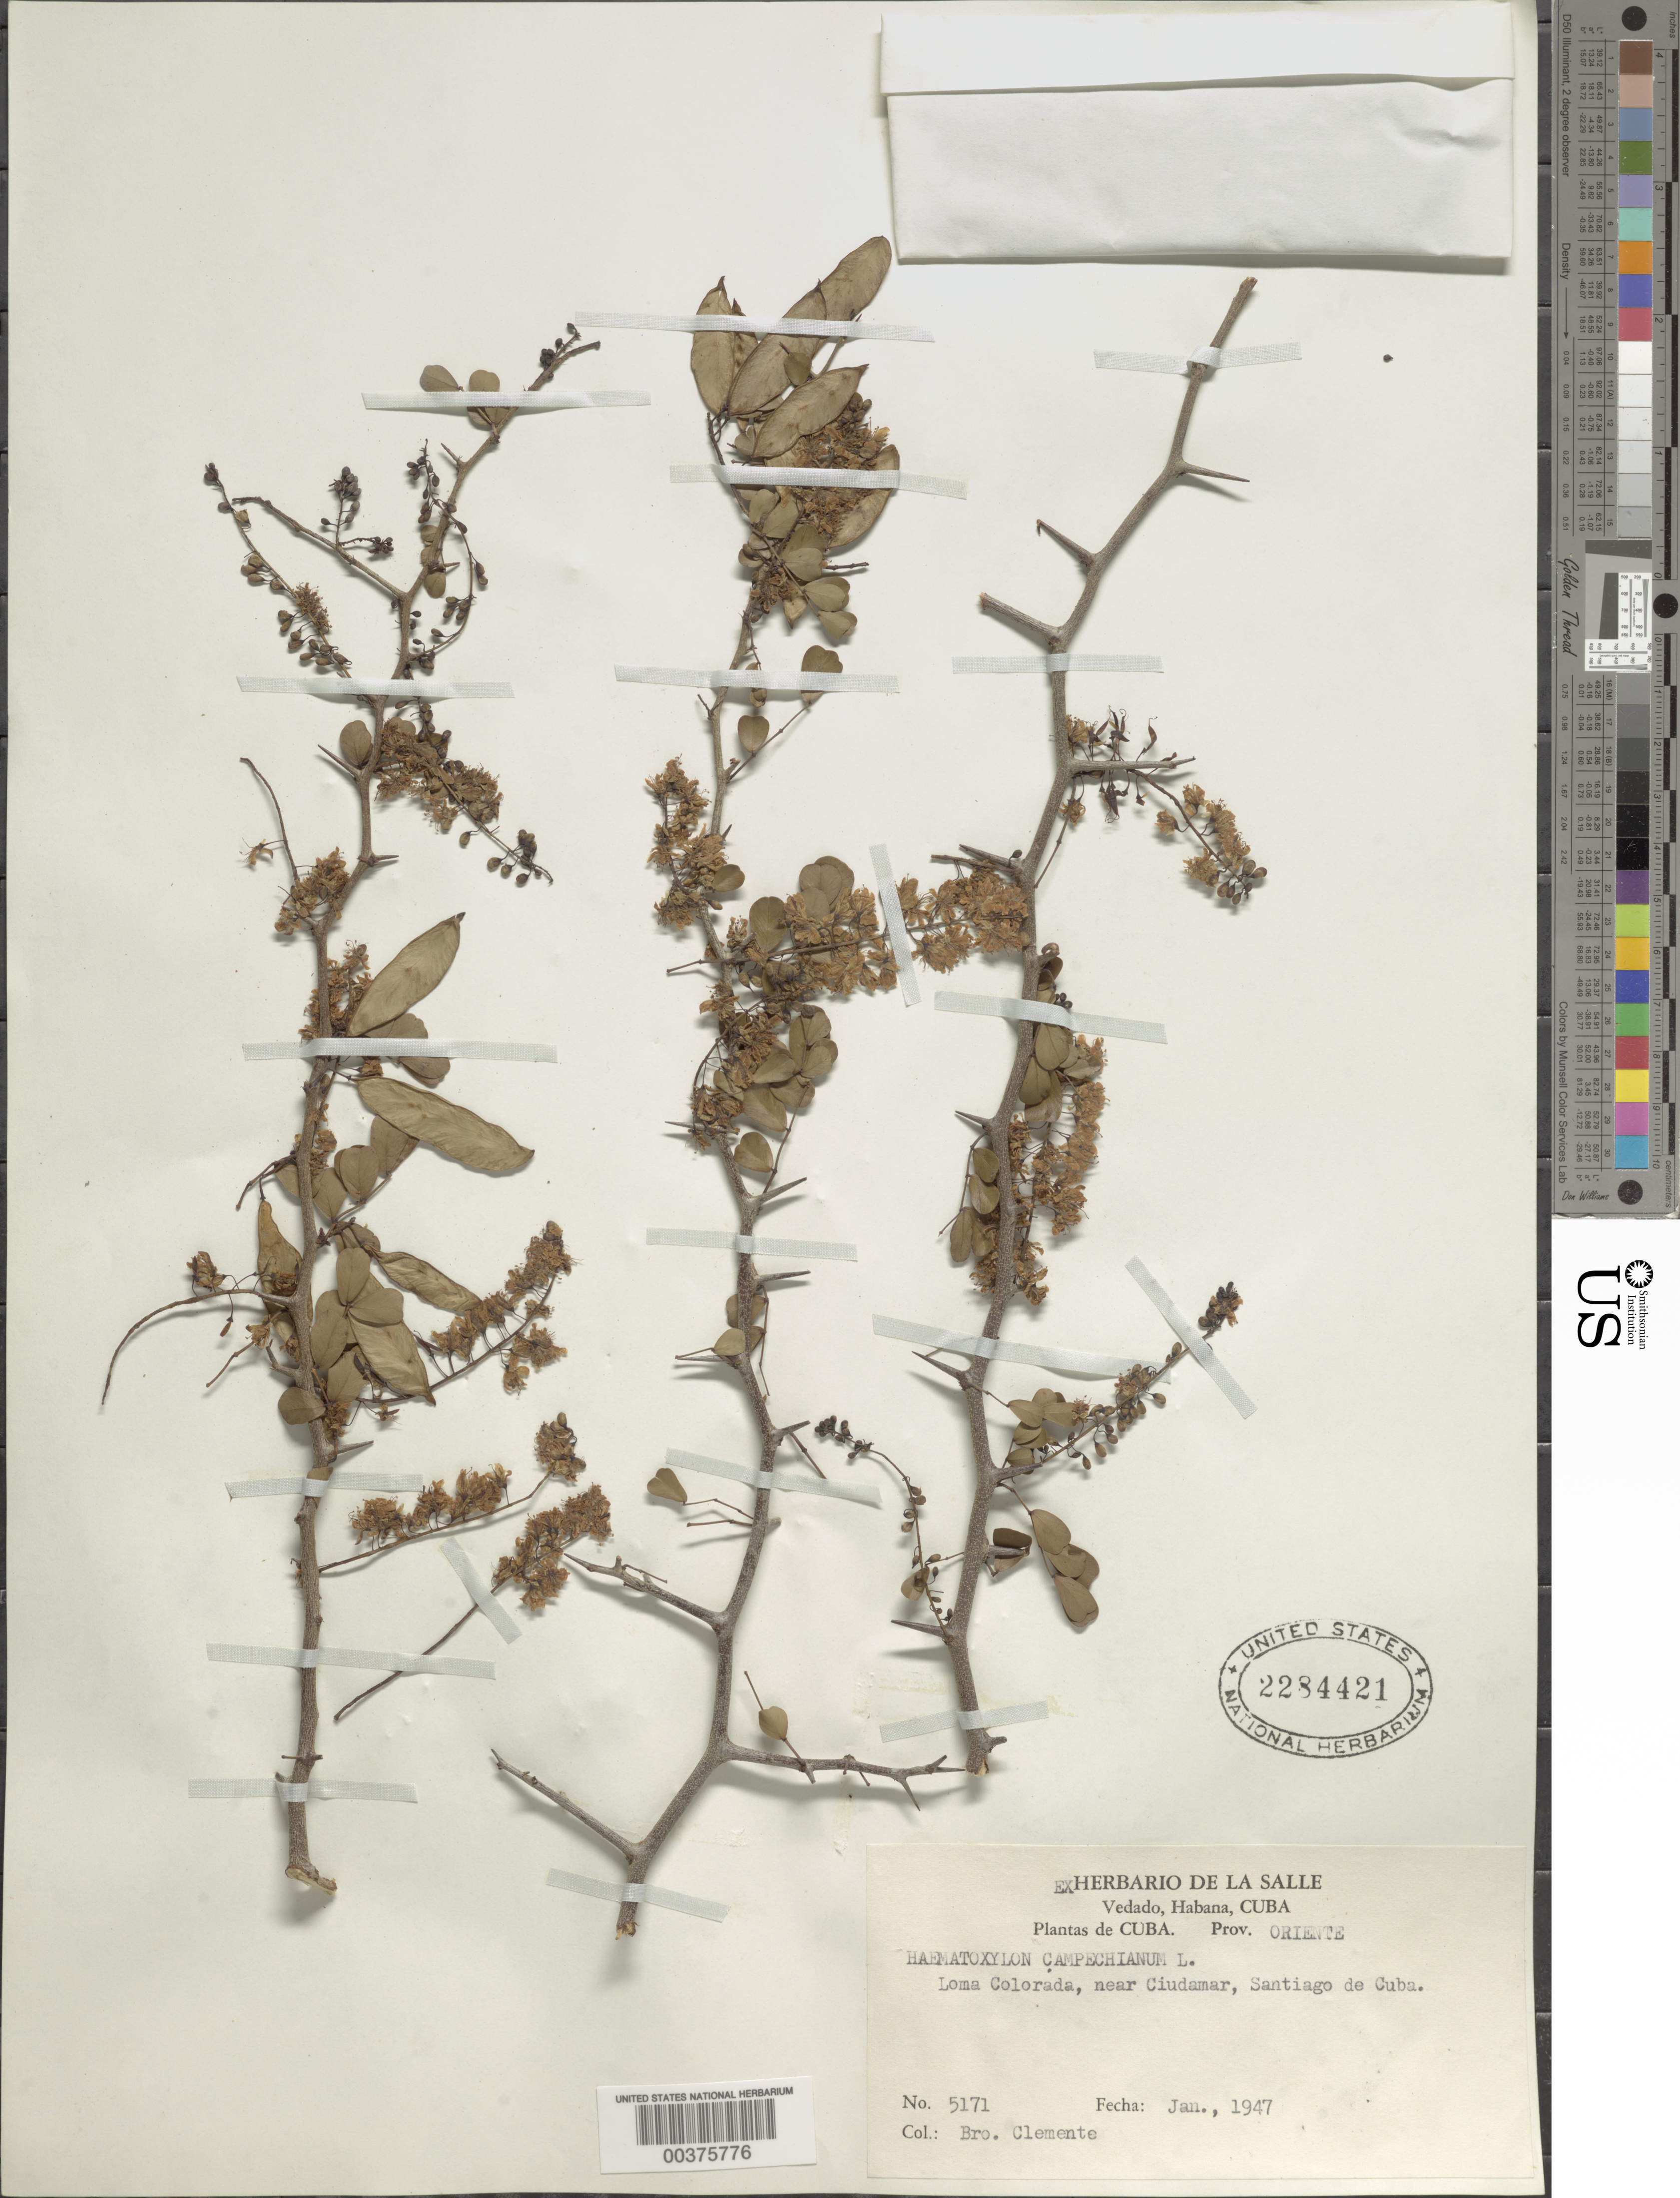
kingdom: Plantae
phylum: Tracheophyta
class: Magnoliopsida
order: Fabales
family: Fabaceae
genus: Haematoxylum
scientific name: Haematoxylum campechianum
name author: L.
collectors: B. Clement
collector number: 5171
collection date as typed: Jan 1947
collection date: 1947-01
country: Cuba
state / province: Oriente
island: Greater Antilles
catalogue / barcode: US 2284421